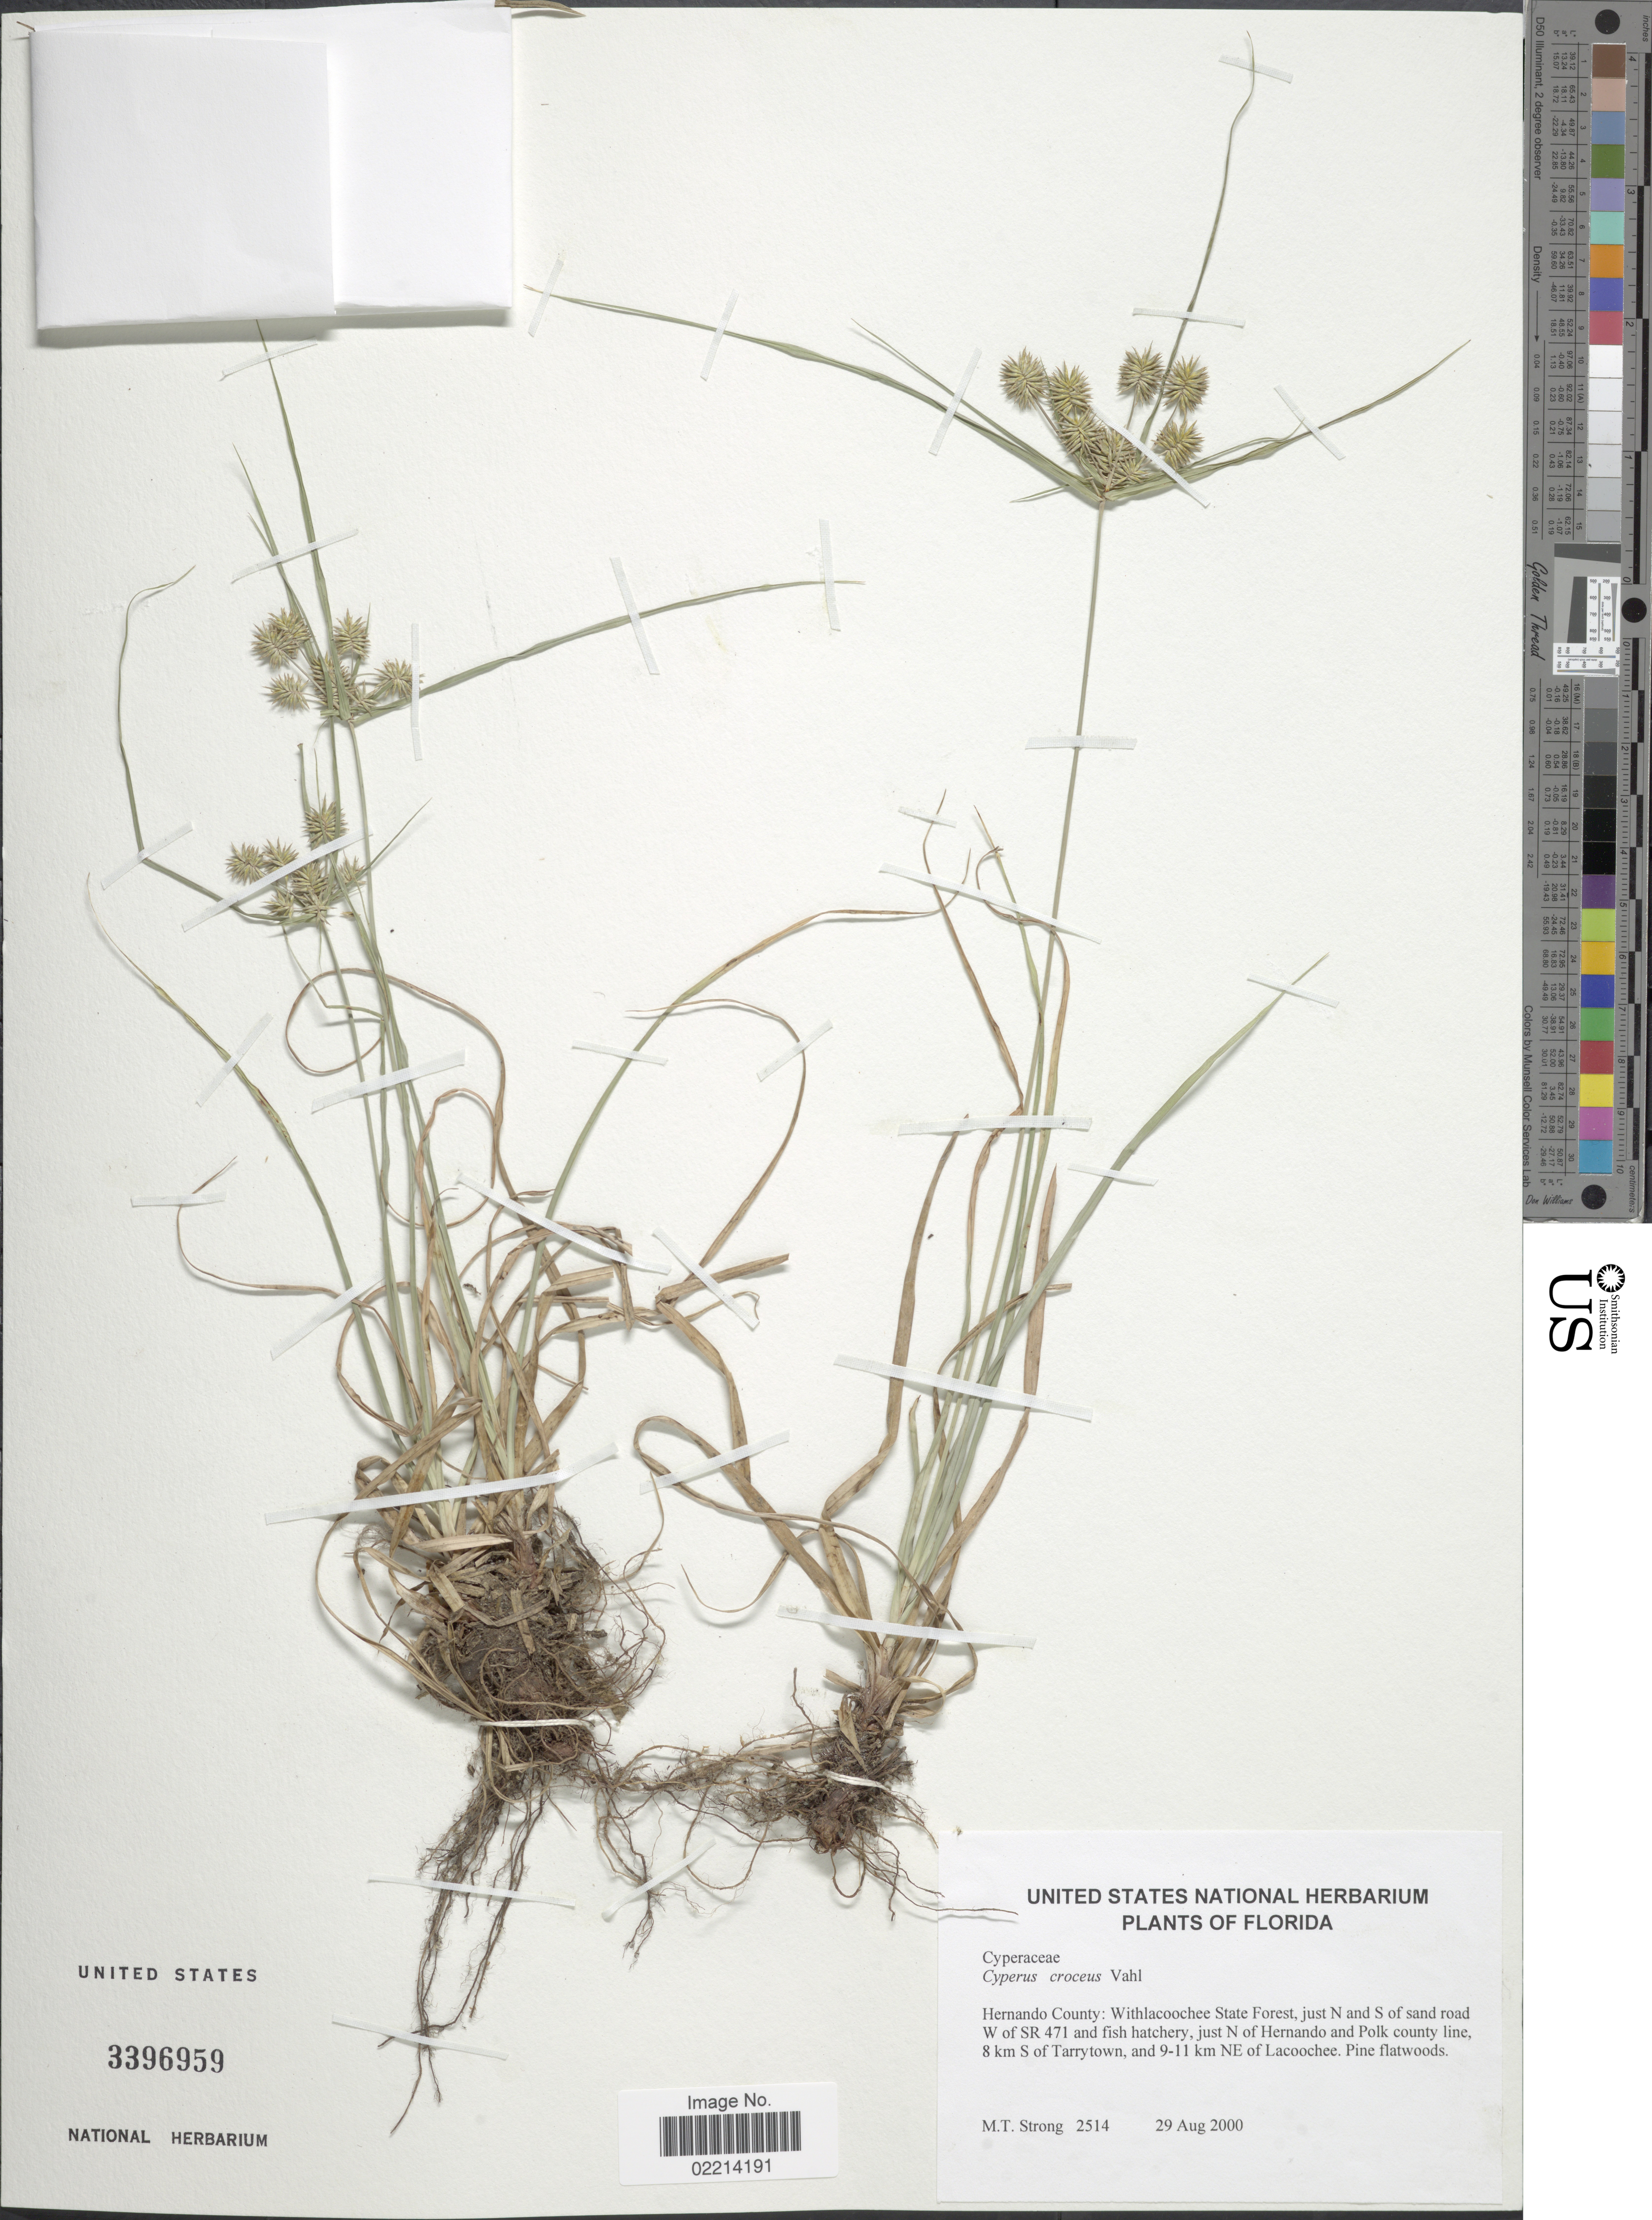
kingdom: Plantae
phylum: Tracheophyta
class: Liliopsida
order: Poales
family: Cyperaceae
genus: Cyperus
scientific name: Cyperus croceus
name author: Vahl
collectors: M. T. Strong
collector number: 2514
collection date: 2000-08-29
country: United States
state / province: Florida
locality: Hernando County: Withlacoochee State Forest, just N and S of sand road W of SR 471 and fish hatchery, just N of Hernando and Polk county line, 8 km S of Tarrytown, and 9-11 km NE of Lacoochee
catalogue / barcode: US 3396959